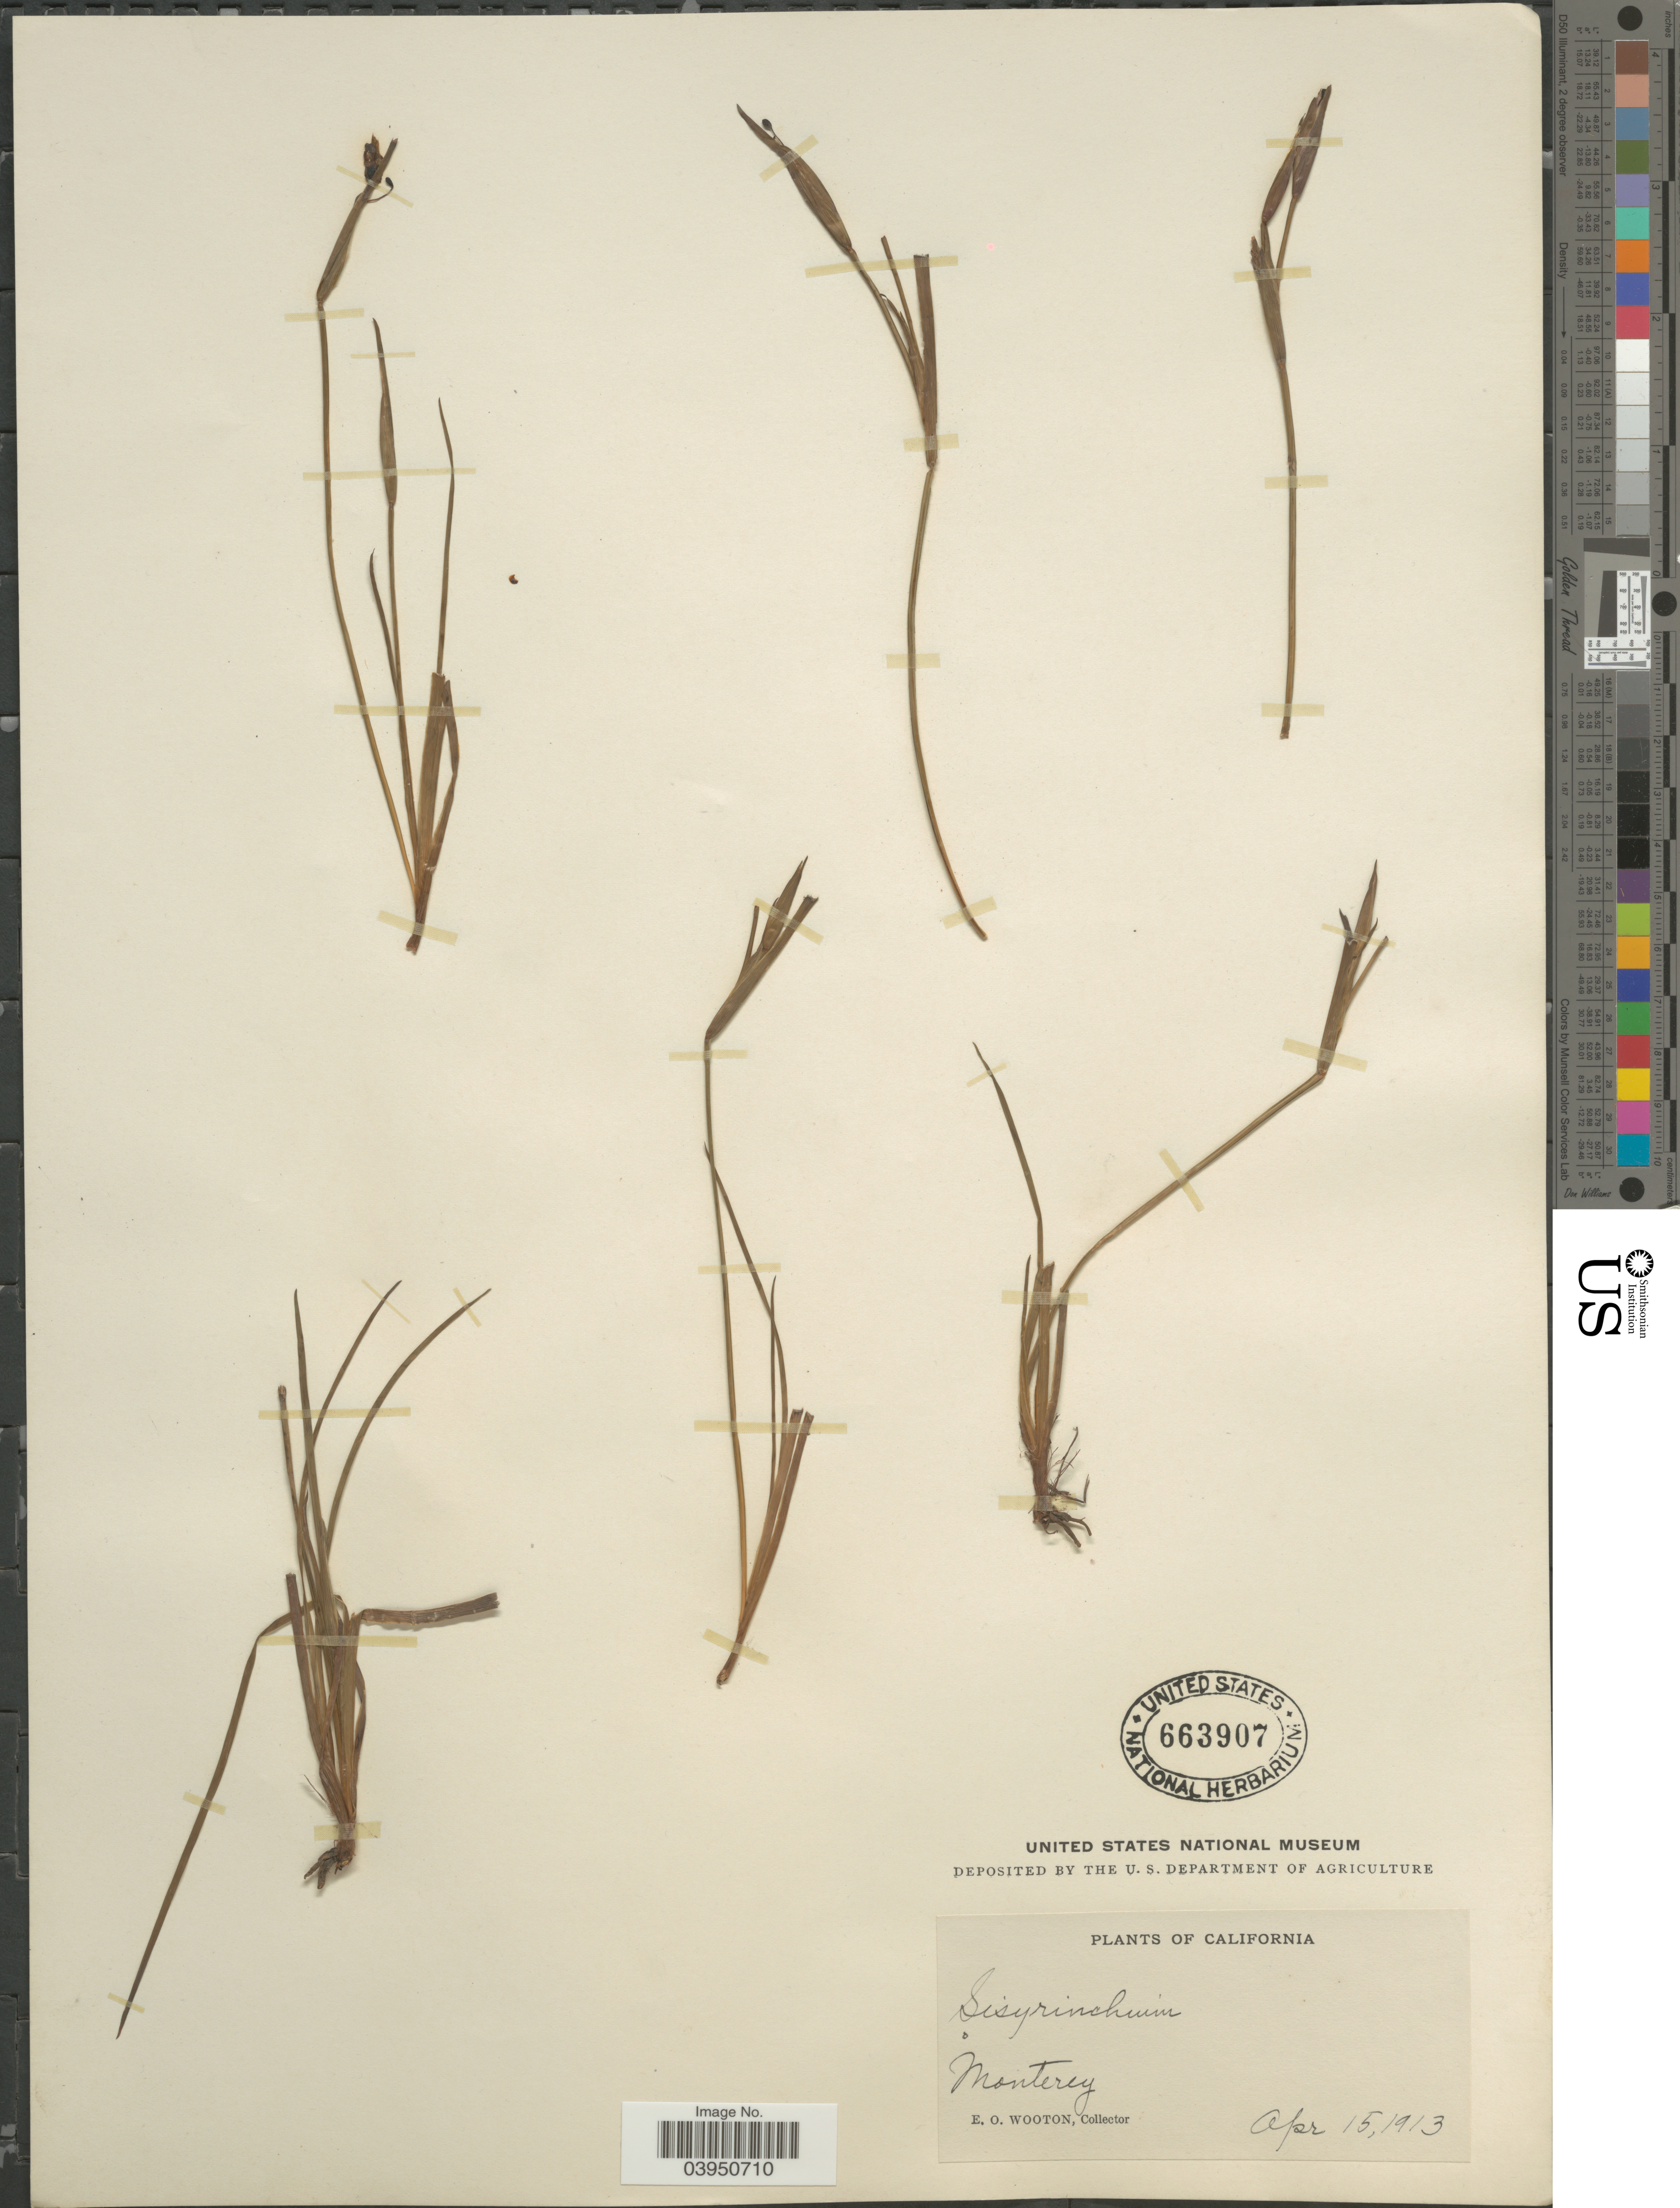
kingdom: Plantae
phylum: Tracheophyta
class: Liliopsida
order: Asparagales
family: Iridaceae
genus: Sisyrinchium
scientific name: Sisyrinchium bellum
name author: S. Watson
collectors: E. O. Wooton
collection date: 1913-04-15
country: United States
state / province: California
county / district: Monterey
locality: Monterey.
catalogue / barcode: US 663907